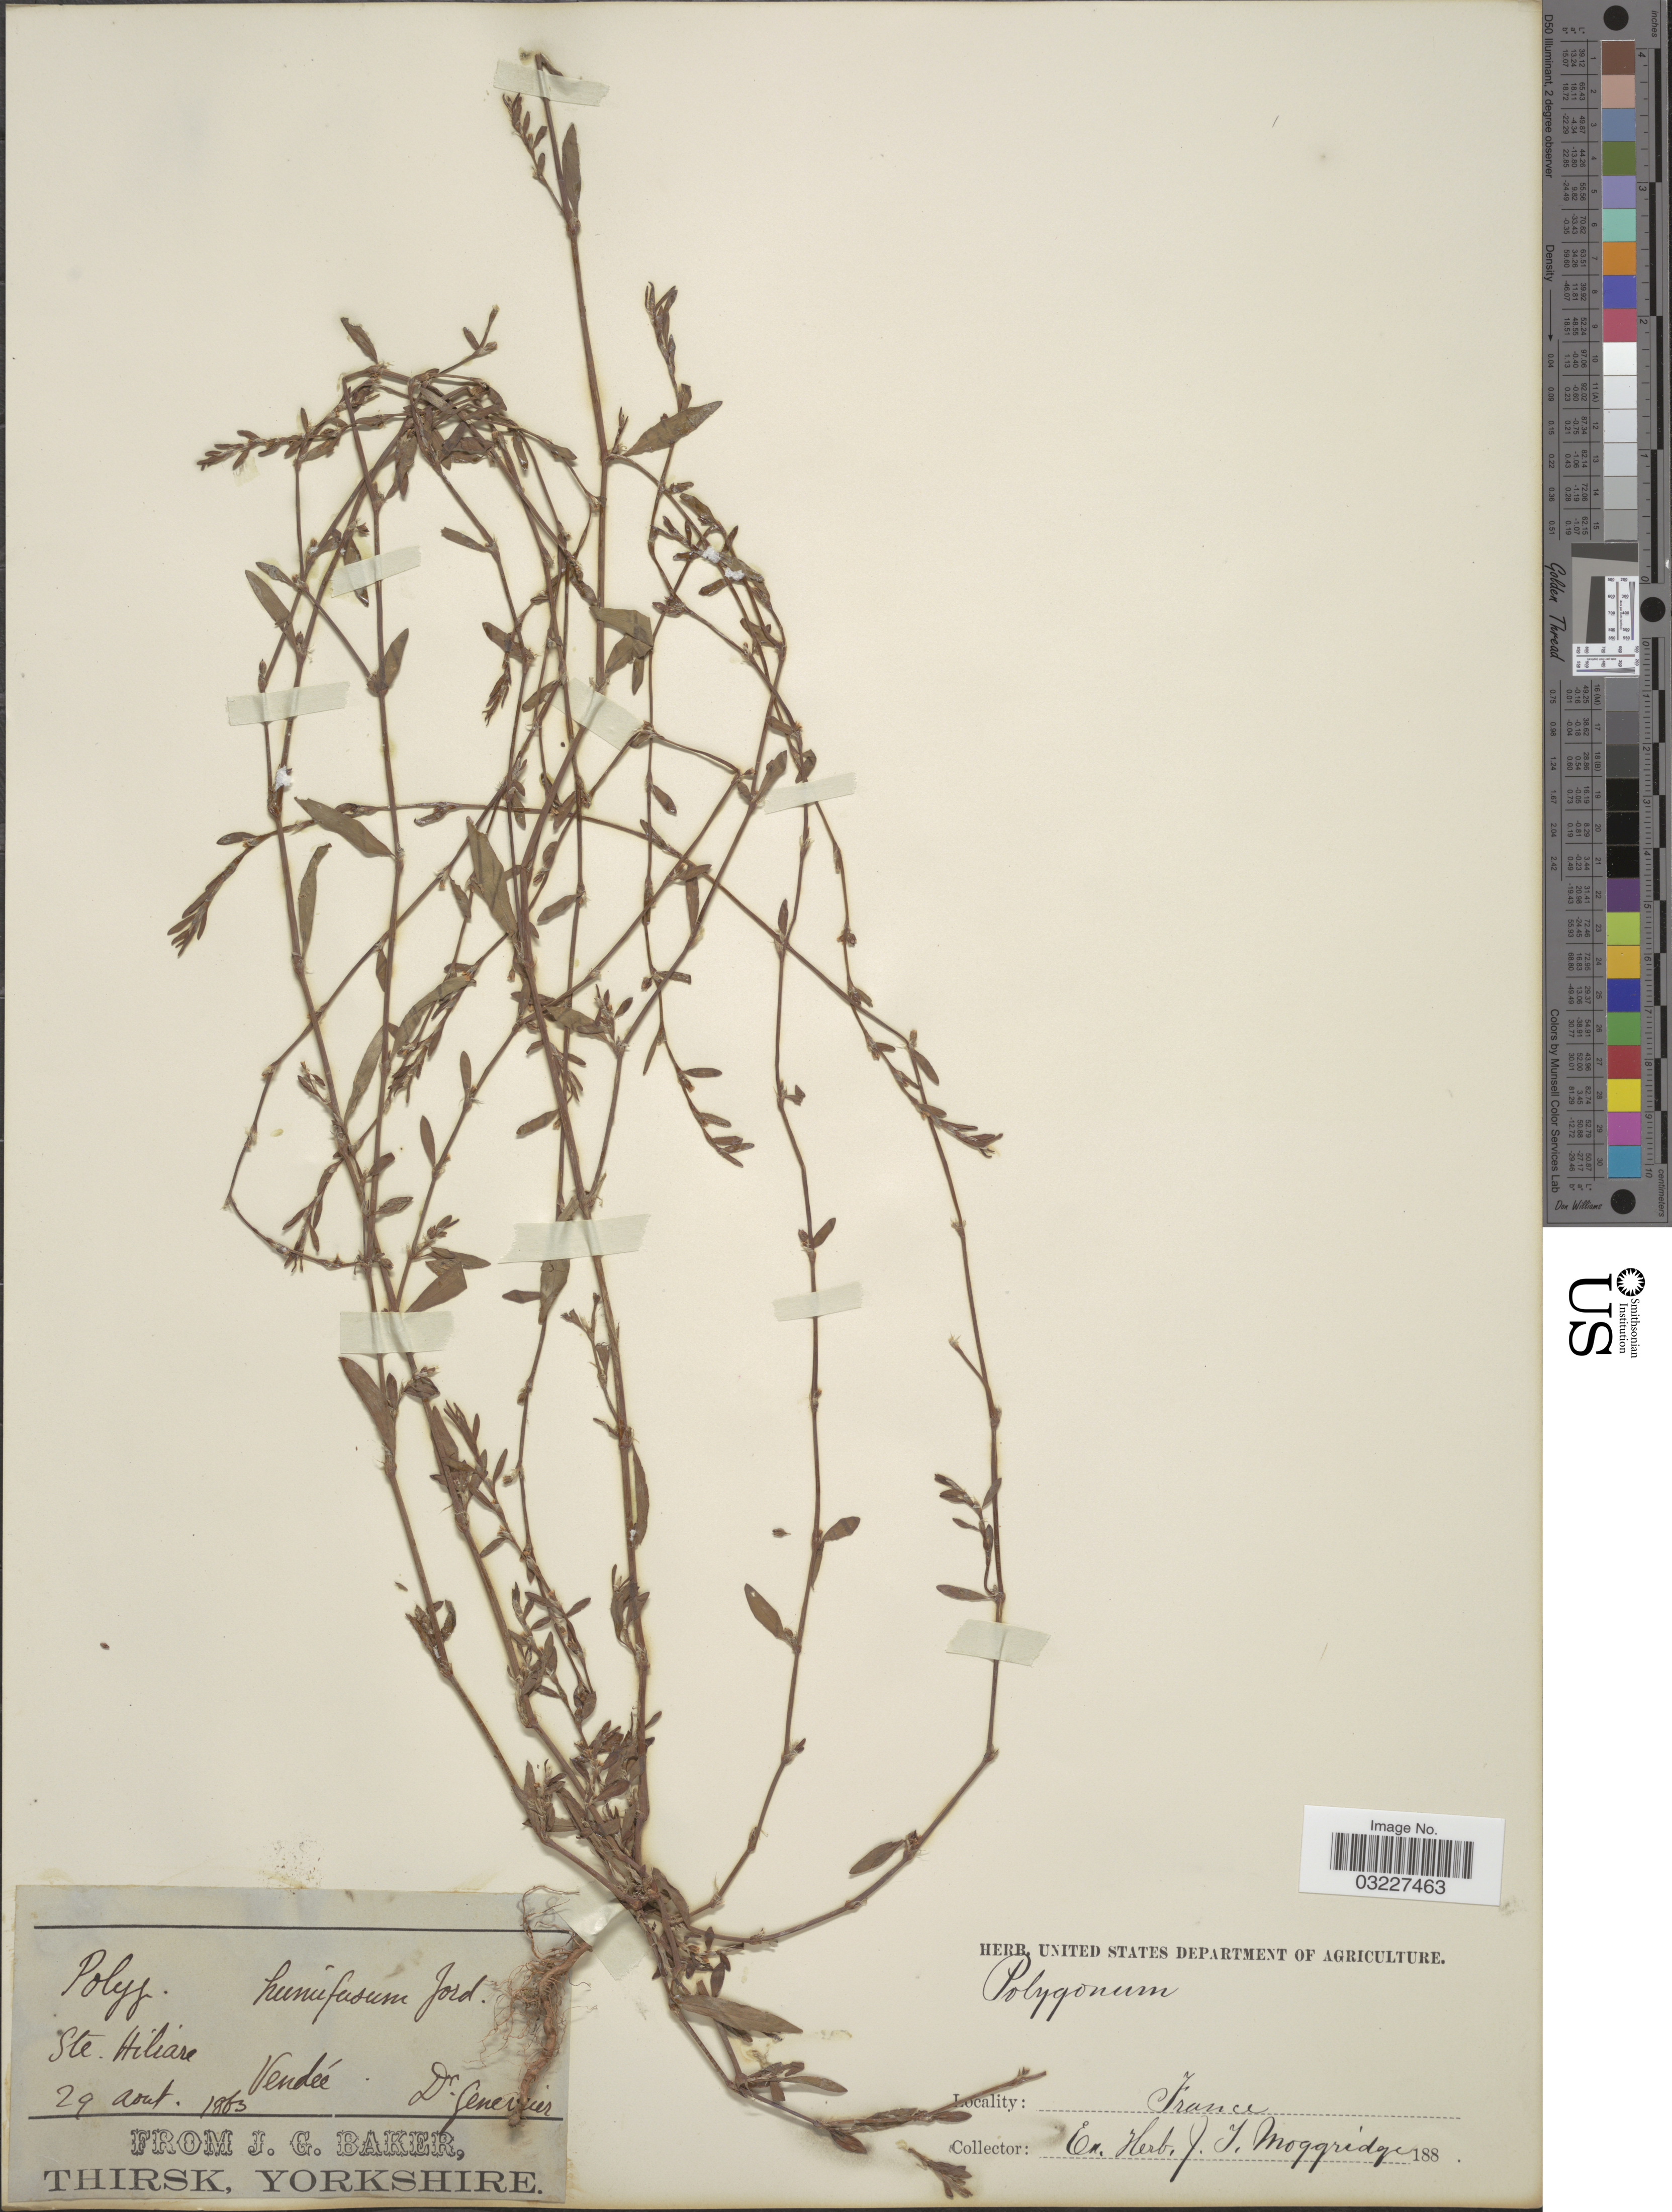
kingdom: Plantae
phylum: Tracheophyta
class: Magnoliopsida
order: Caryophyllales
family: Polygonaceae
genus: Polygonum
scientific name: Polygonum humifusum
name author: C. Merck ex K. Koch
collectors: Genevier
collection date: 1863-08-29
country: France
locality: Ste. Hiliare, Vendée.